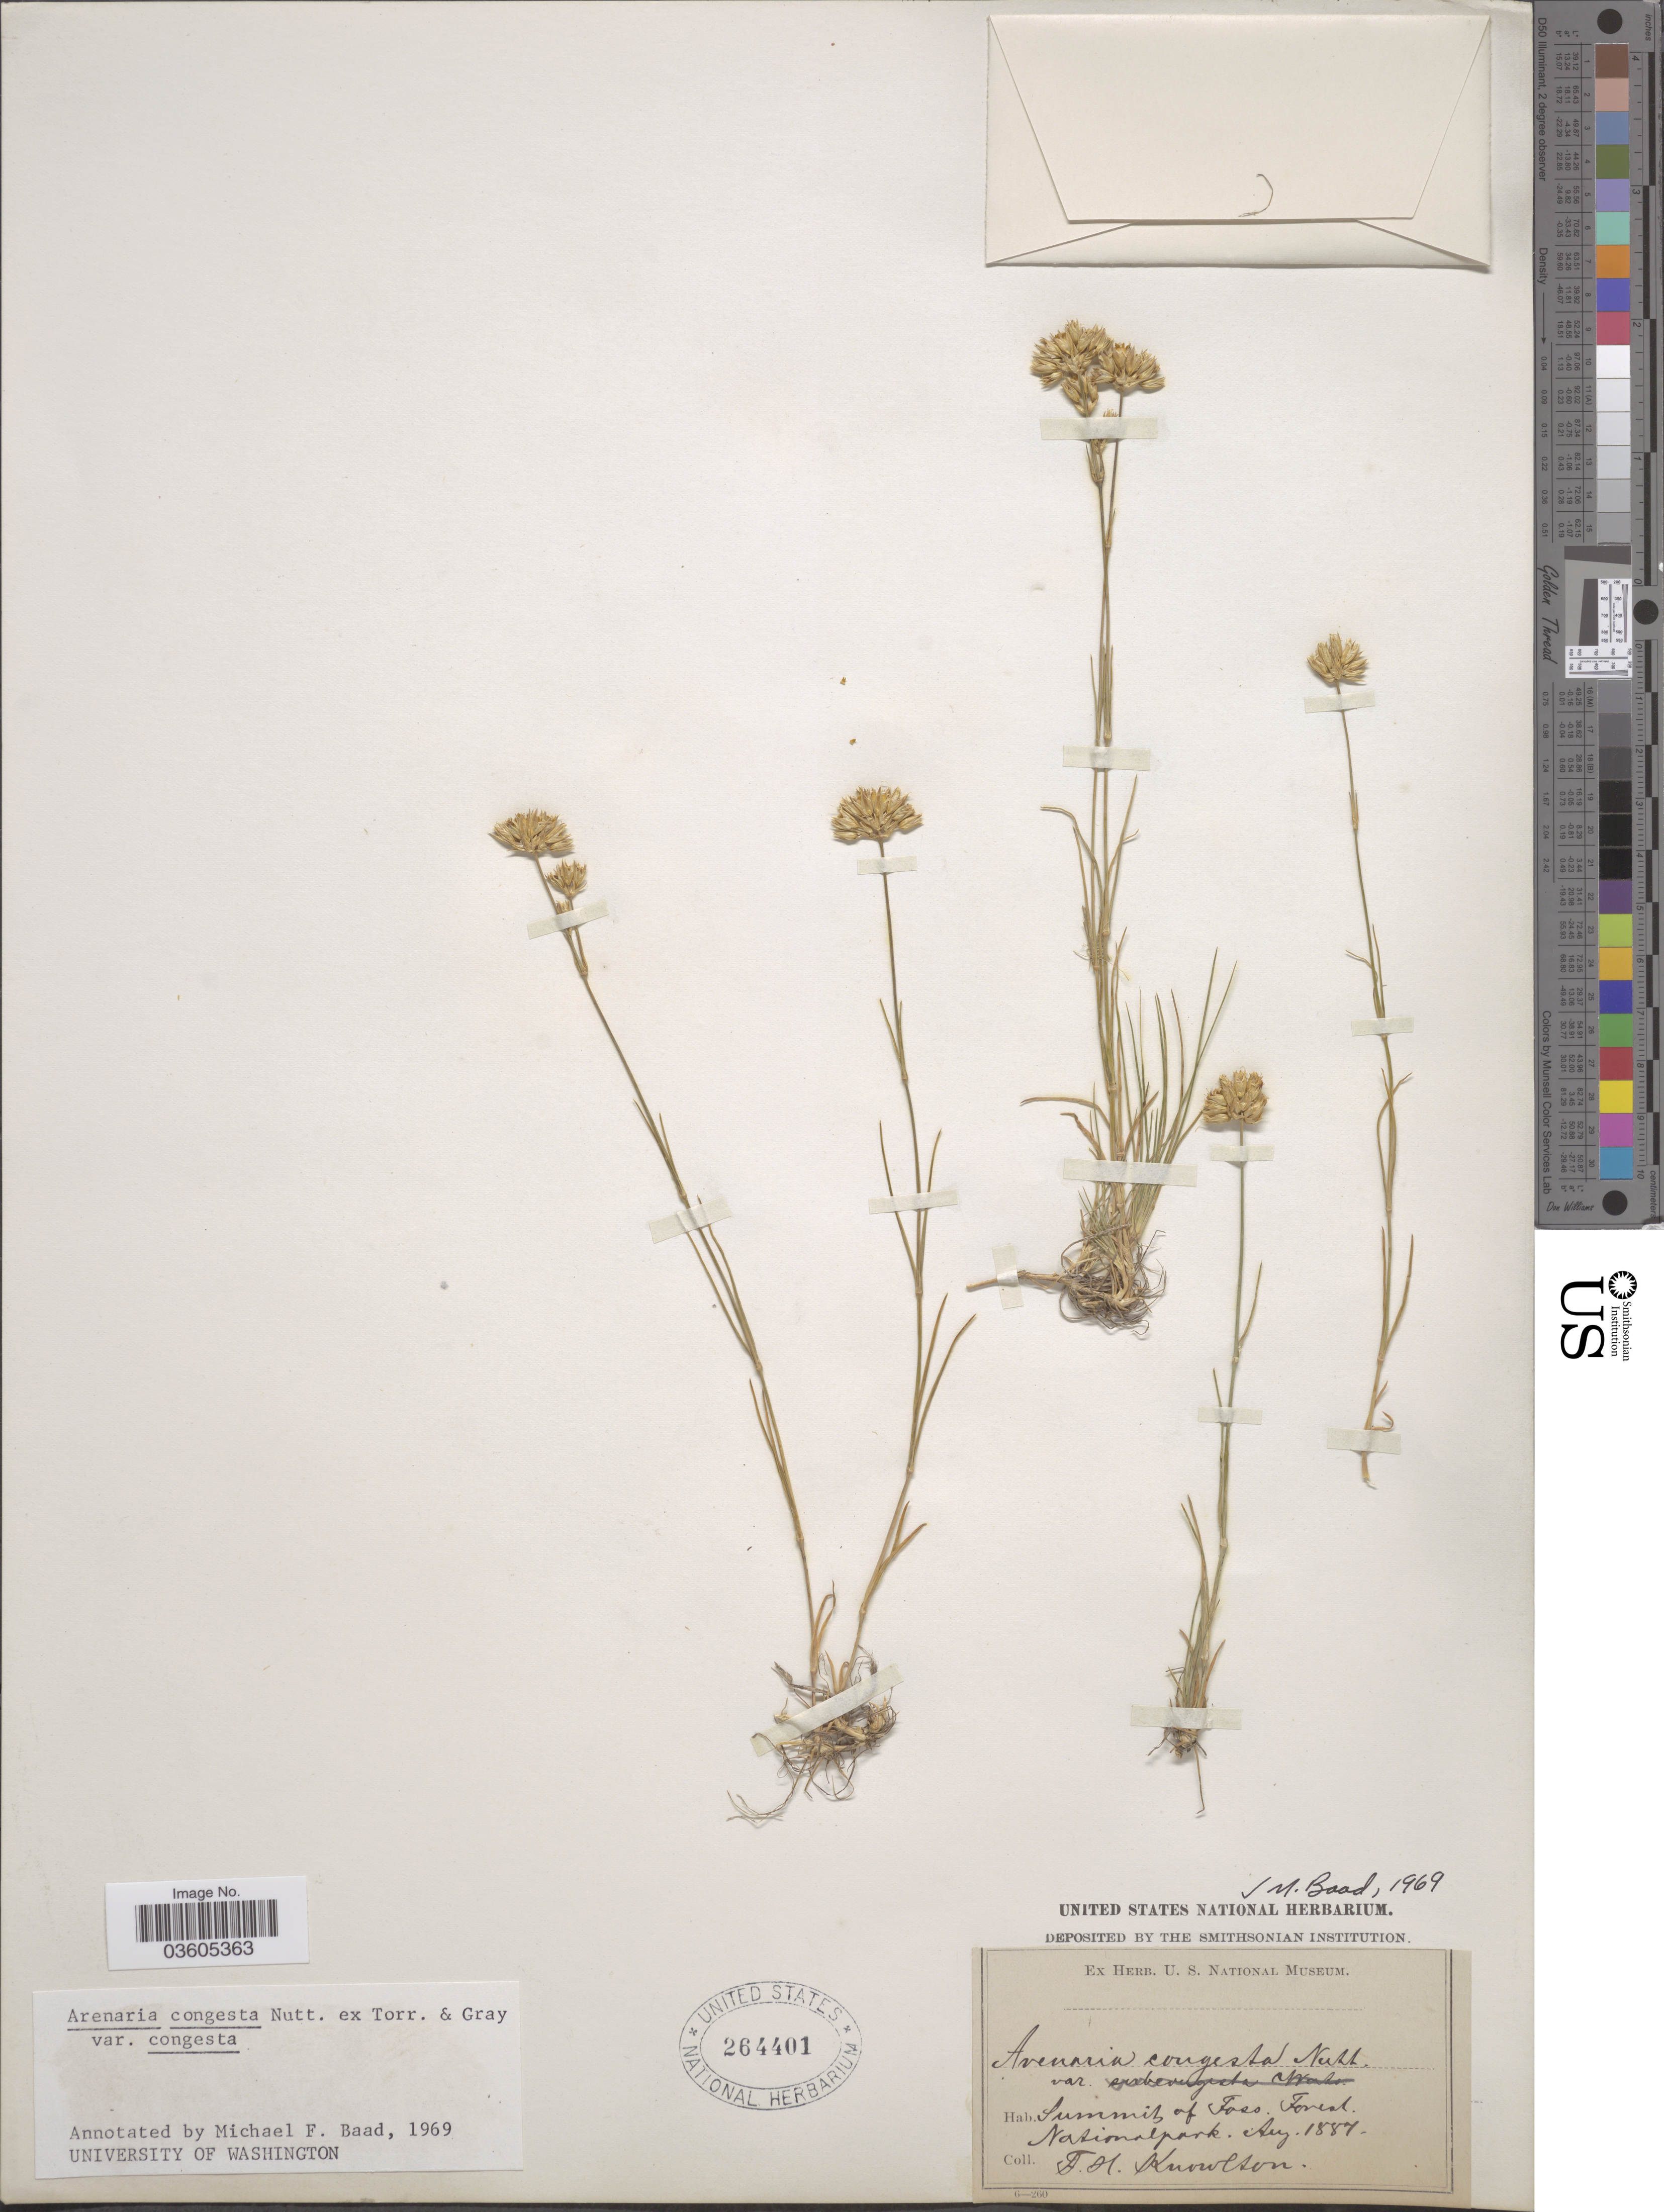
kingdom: Plantae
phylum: Tracheophyta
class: Magnoliopsida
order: Caryophyllales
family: Caryophyllaceae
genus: Eremogone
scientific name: Eremogone congesta var. congesta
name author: (Nutt.) Ikonn.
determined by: Strong, Mark T., (BOT), Smithsonian Institution - National Museum of Natural History (UNITED STATES)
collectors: F. H. Knowlton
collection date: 1887-08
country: United States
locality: Summits of Foss. Forest. Nationalpark.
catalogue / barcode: US 264401